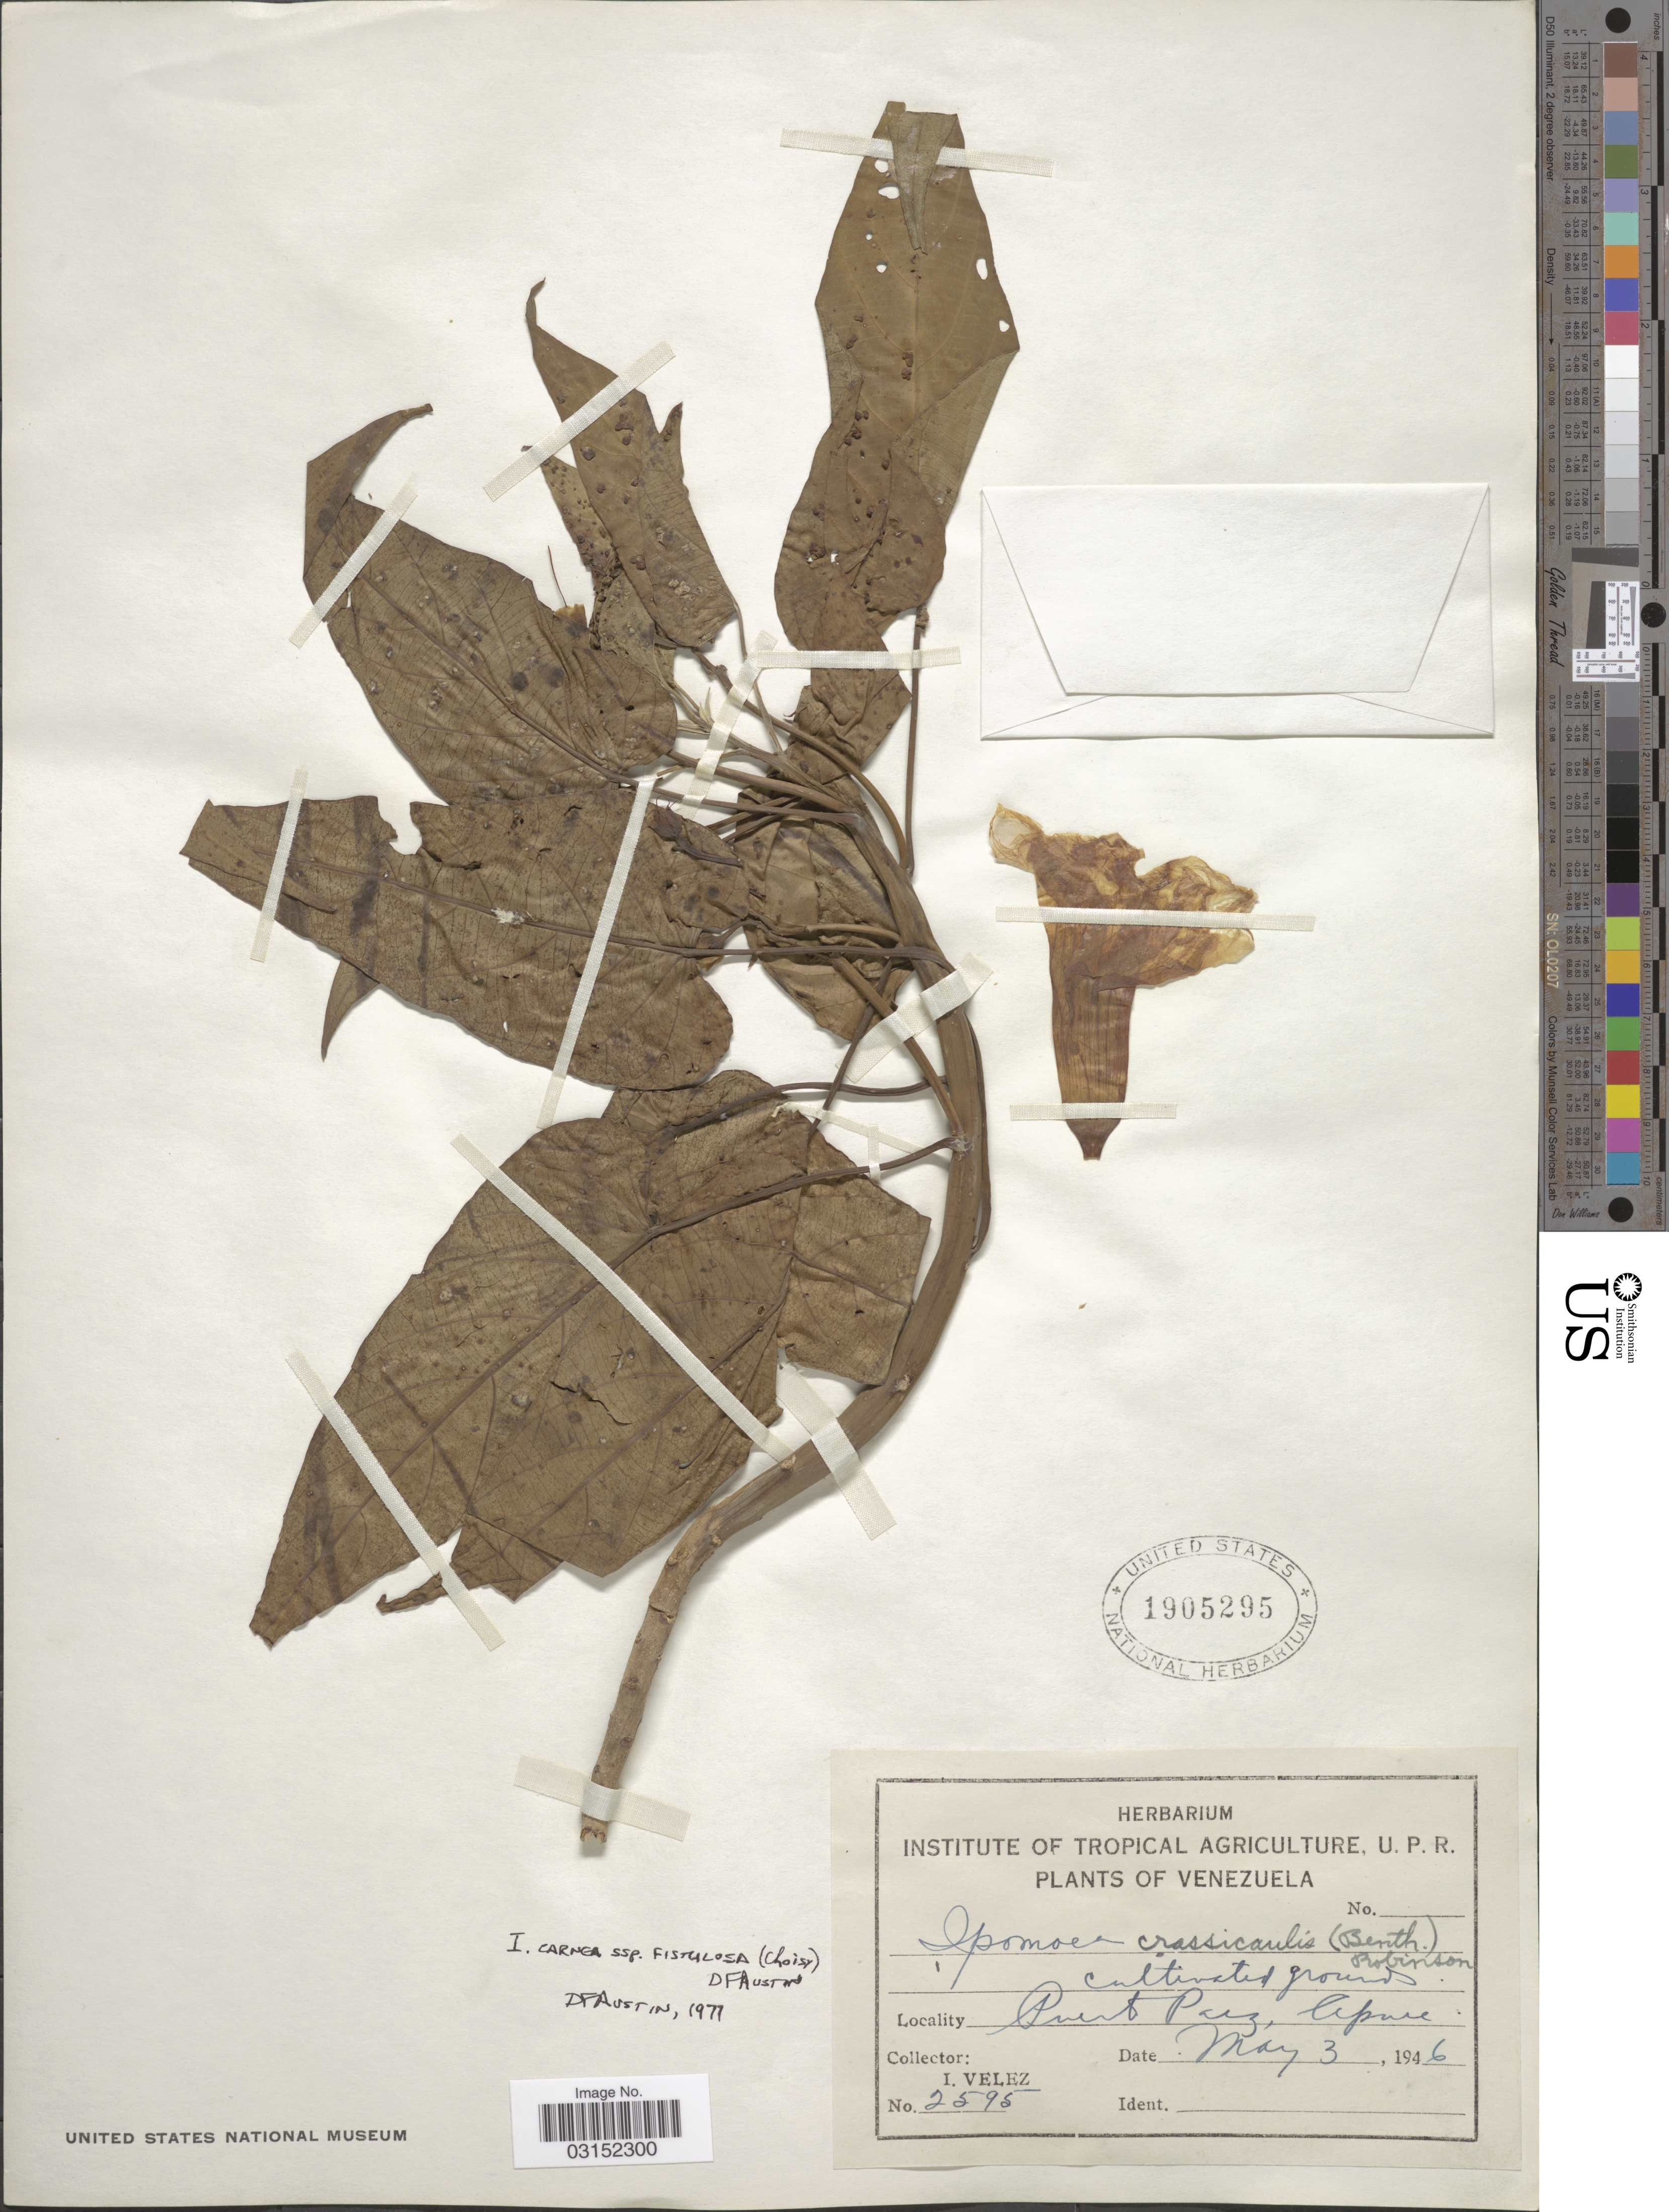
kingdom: Plantae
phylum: Tracheophyta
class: Magnoliopsida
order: Solanales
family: Convolvulaceae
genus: Ipomoea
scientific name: Ipomoea carnea subsp. fistulosa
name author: (Mart. ex Choisy) D.F. Austin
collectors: I. Velez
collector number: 2595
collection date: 1946-05-03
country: Venezuela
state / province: Apure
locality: Puerto Paez, Apure.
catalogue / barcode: US 1905295